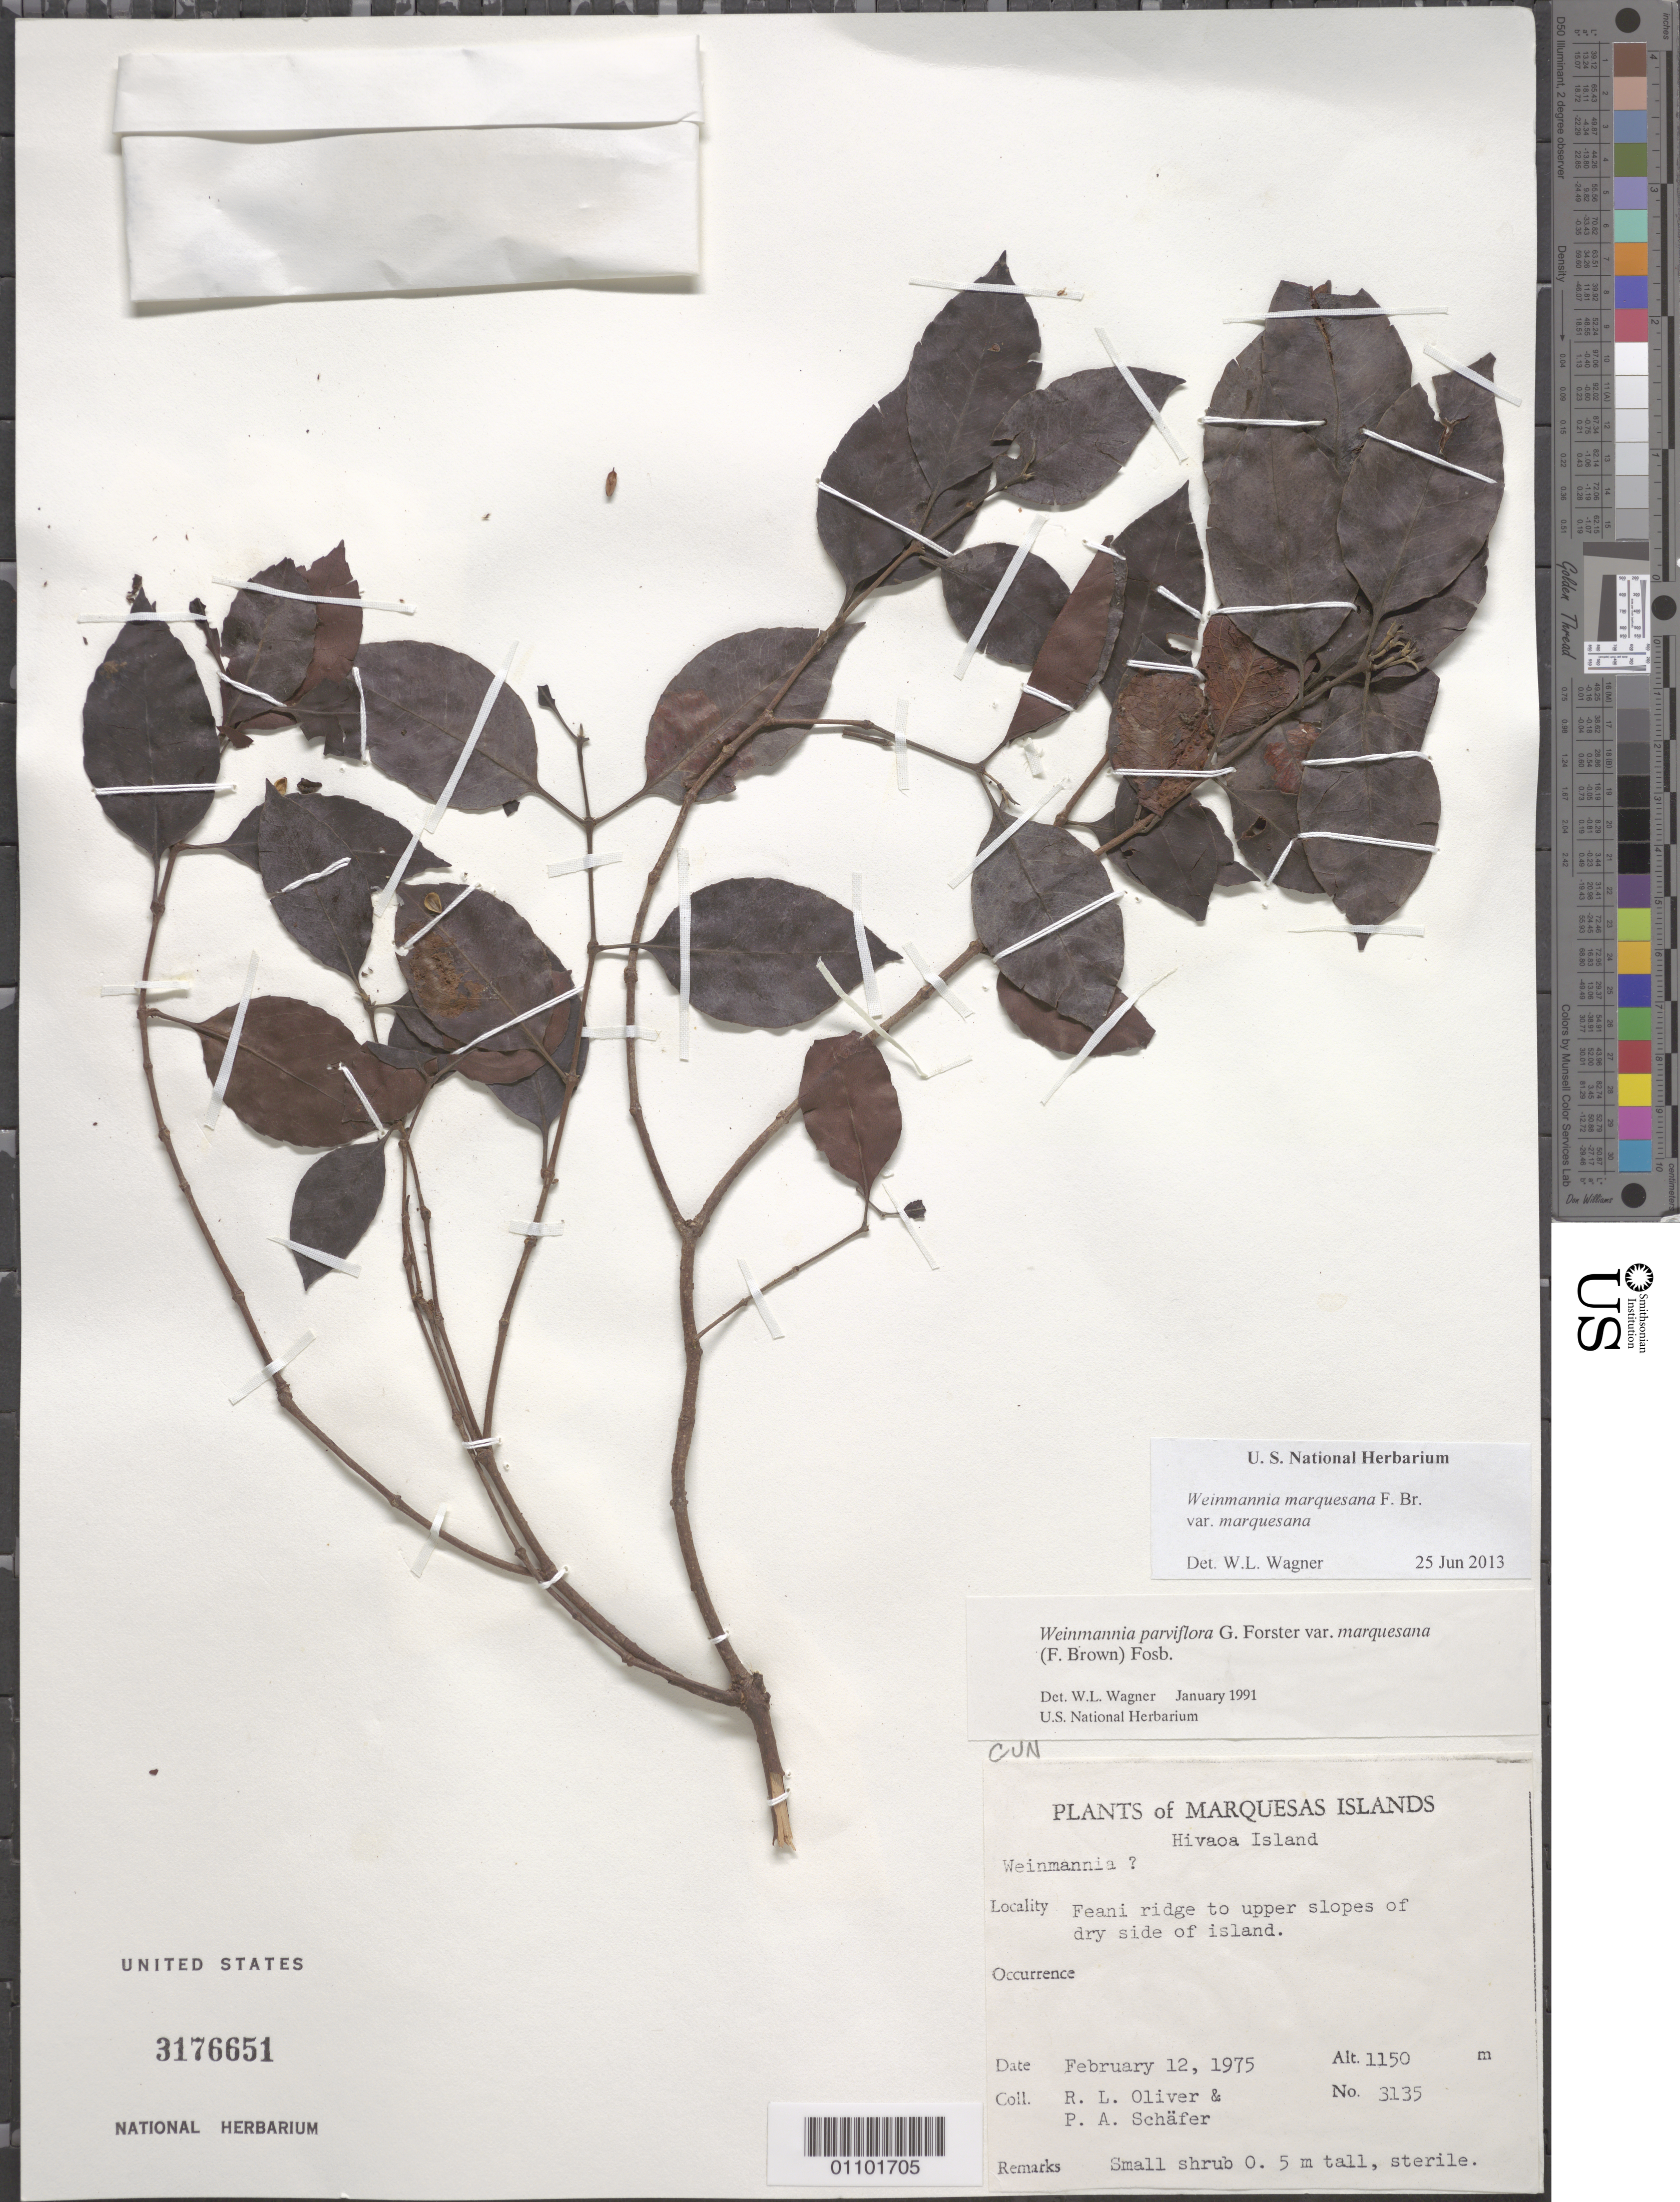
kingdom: Plantae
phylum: Tracheophyta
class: Magnoliopsida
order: Oxalidales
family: Cunoniaceae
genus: Pterophylla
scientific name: Pterophylla marquesana var. marquesana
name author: (F. Br.) Pillon & H.C. Hopkins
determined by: Wagner, W. L., (BOT), Smithsonian Institution - National Museum of Natural History (UNITED STATES)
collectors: R. L. Oliver & P. A. Schäfer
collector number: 3135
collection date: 1975-02-12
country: French Polynesia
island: Hiva Oa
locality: Feani ridge to upper slopes of dry side of island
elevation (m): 1150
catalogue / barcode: US 3176651